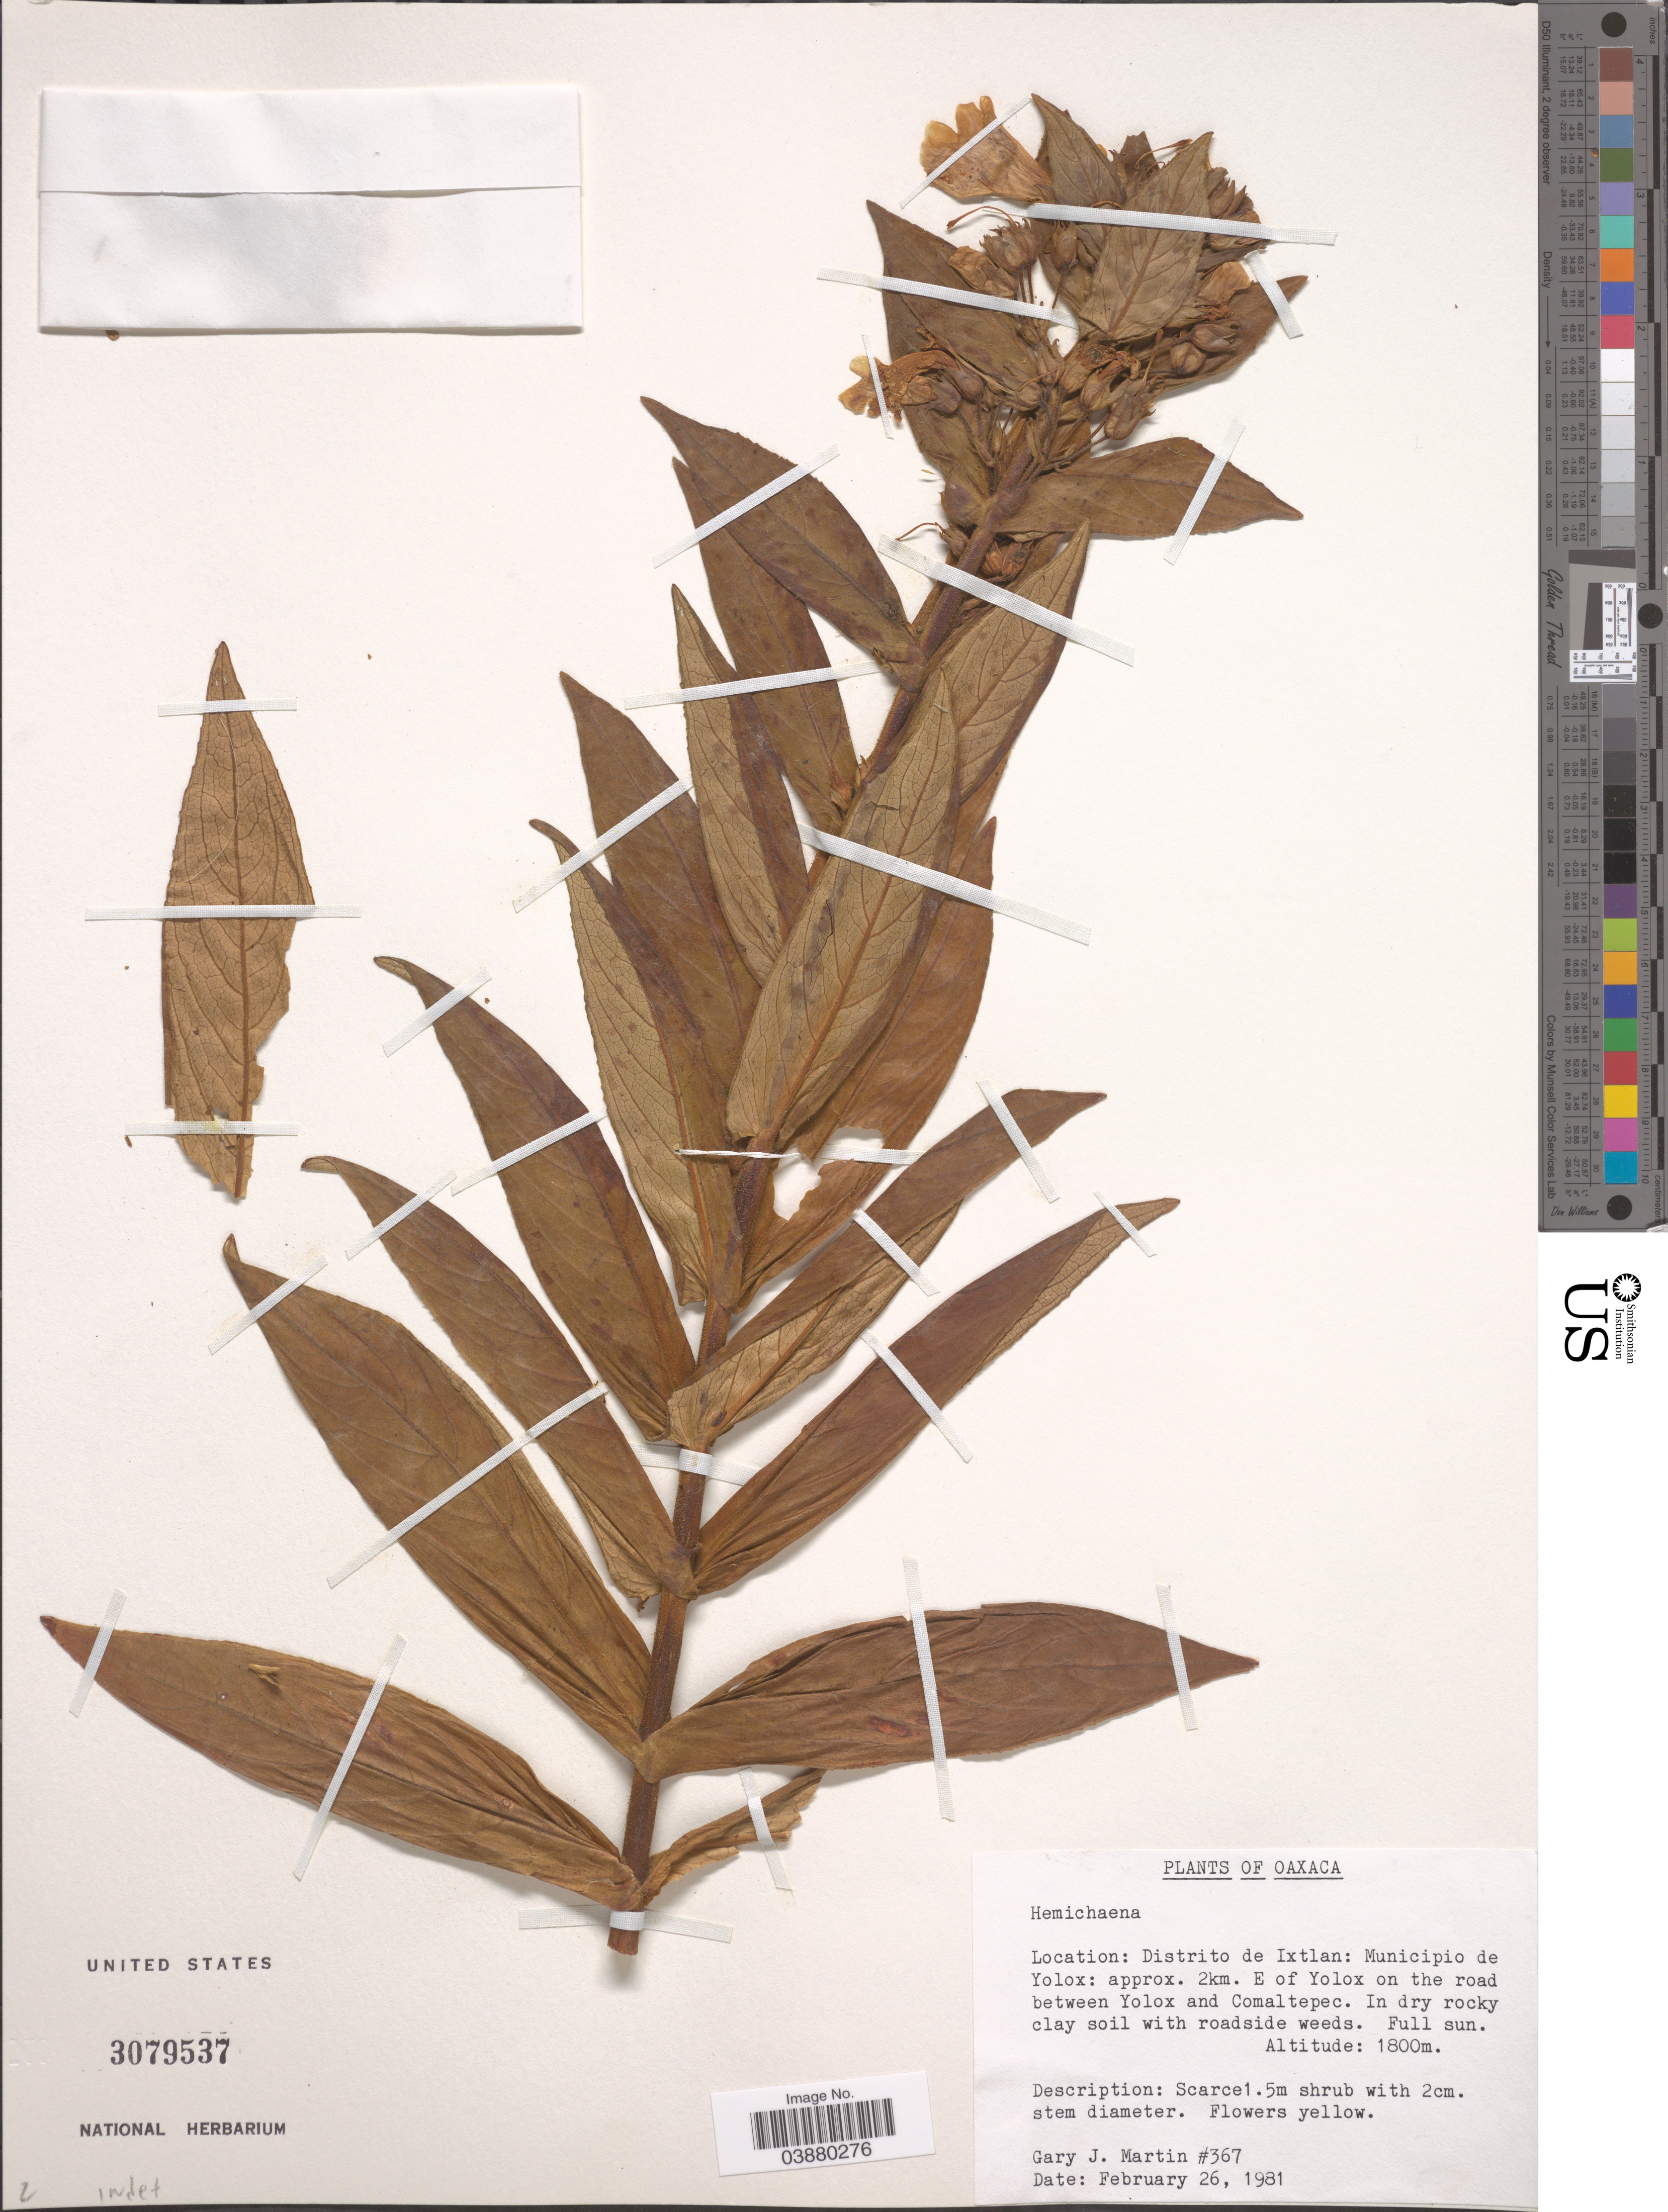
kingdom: Plantae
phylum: Tracheophyta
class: Magnoliopsida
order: Lamiales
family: Phrymaceae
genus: Hemichaena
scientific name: Hemichaena sp.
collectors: G. J. Martin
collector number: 367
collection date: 1981-02-26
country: Mexico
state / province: Oaxaca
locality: Distrito de Ixtlan: Municipio de Yolox: approx. 2km. E of Yolox on the road between Yolox and Comaltepec.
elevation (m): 1800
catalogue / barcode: US 3079537